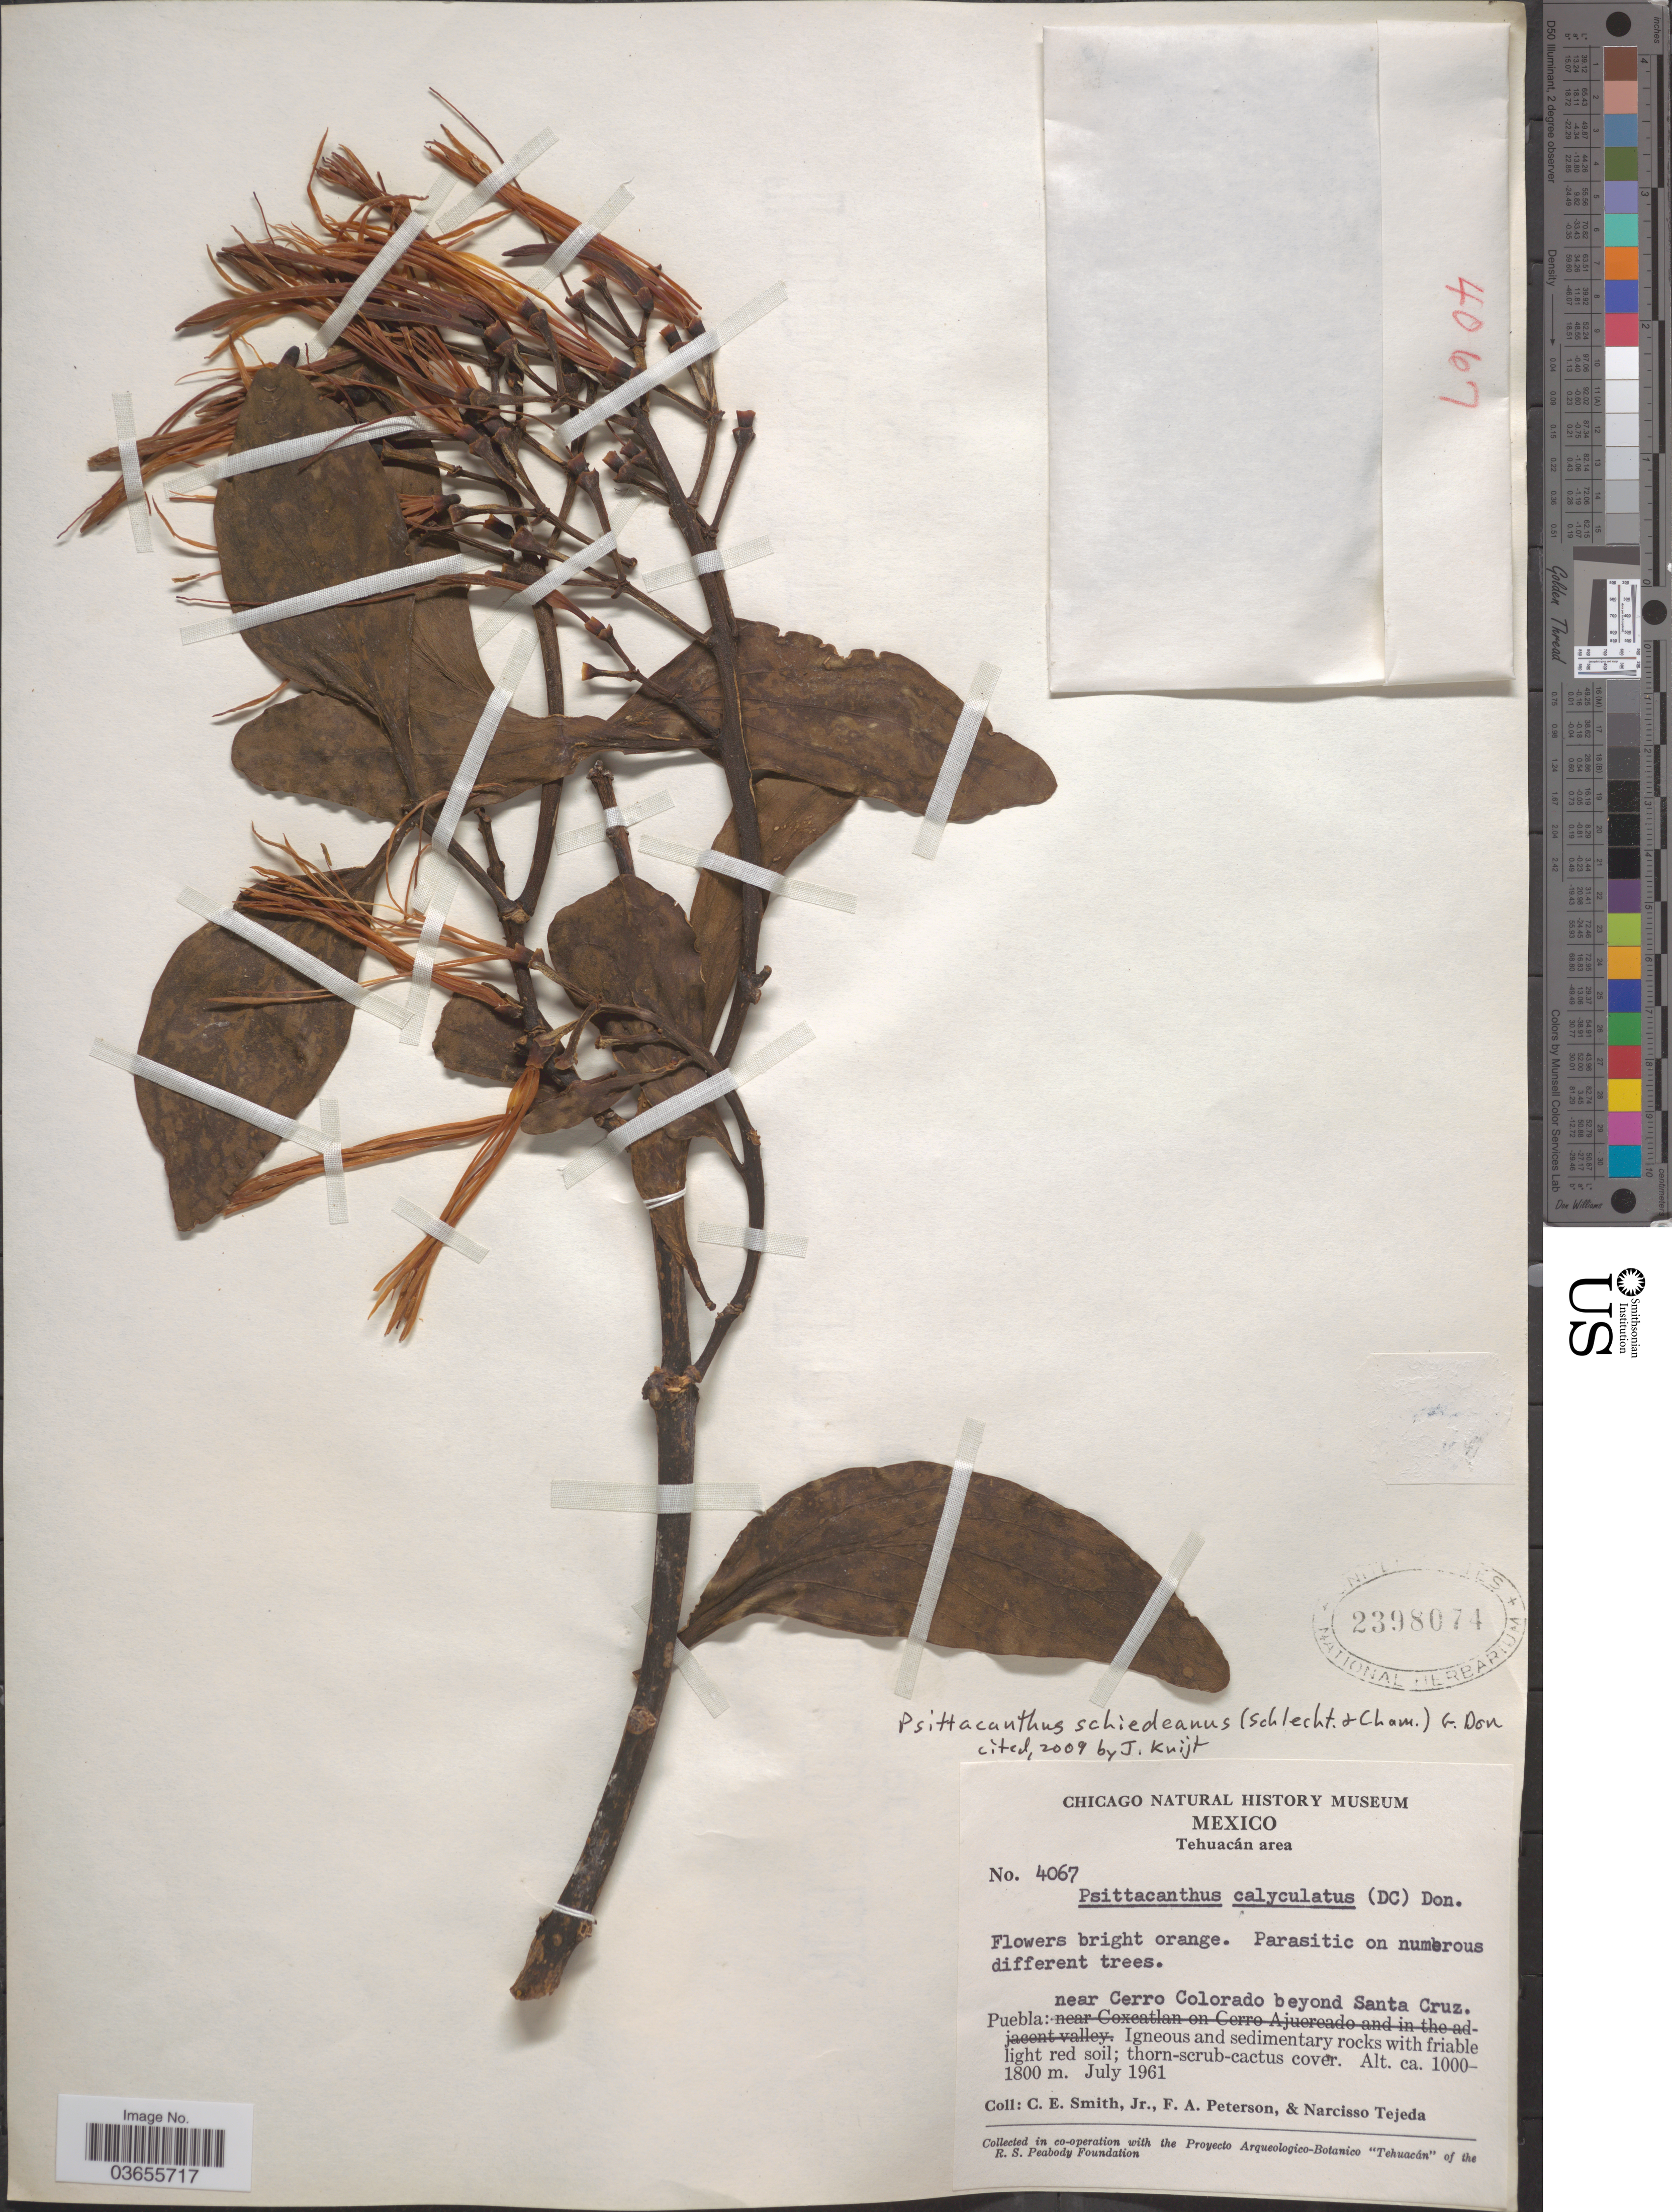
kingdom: Plantae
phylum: Tracheophyta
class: Magnoliopsida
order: Santalales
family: Loranthaceae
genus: Psittacanthus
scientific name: Psittacanthus schiedeanus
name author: (Schltdl. & Cham.) Blume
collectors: C. E. Smith Jr., F. A. Peterson & N. Tejeda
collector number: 4067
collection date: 1961-07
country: Mexico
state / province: Puebla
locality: Tehuacán area. Near Cerro Colorado beyond Santa Cruz.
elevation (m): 1000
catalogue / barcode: US 2398074